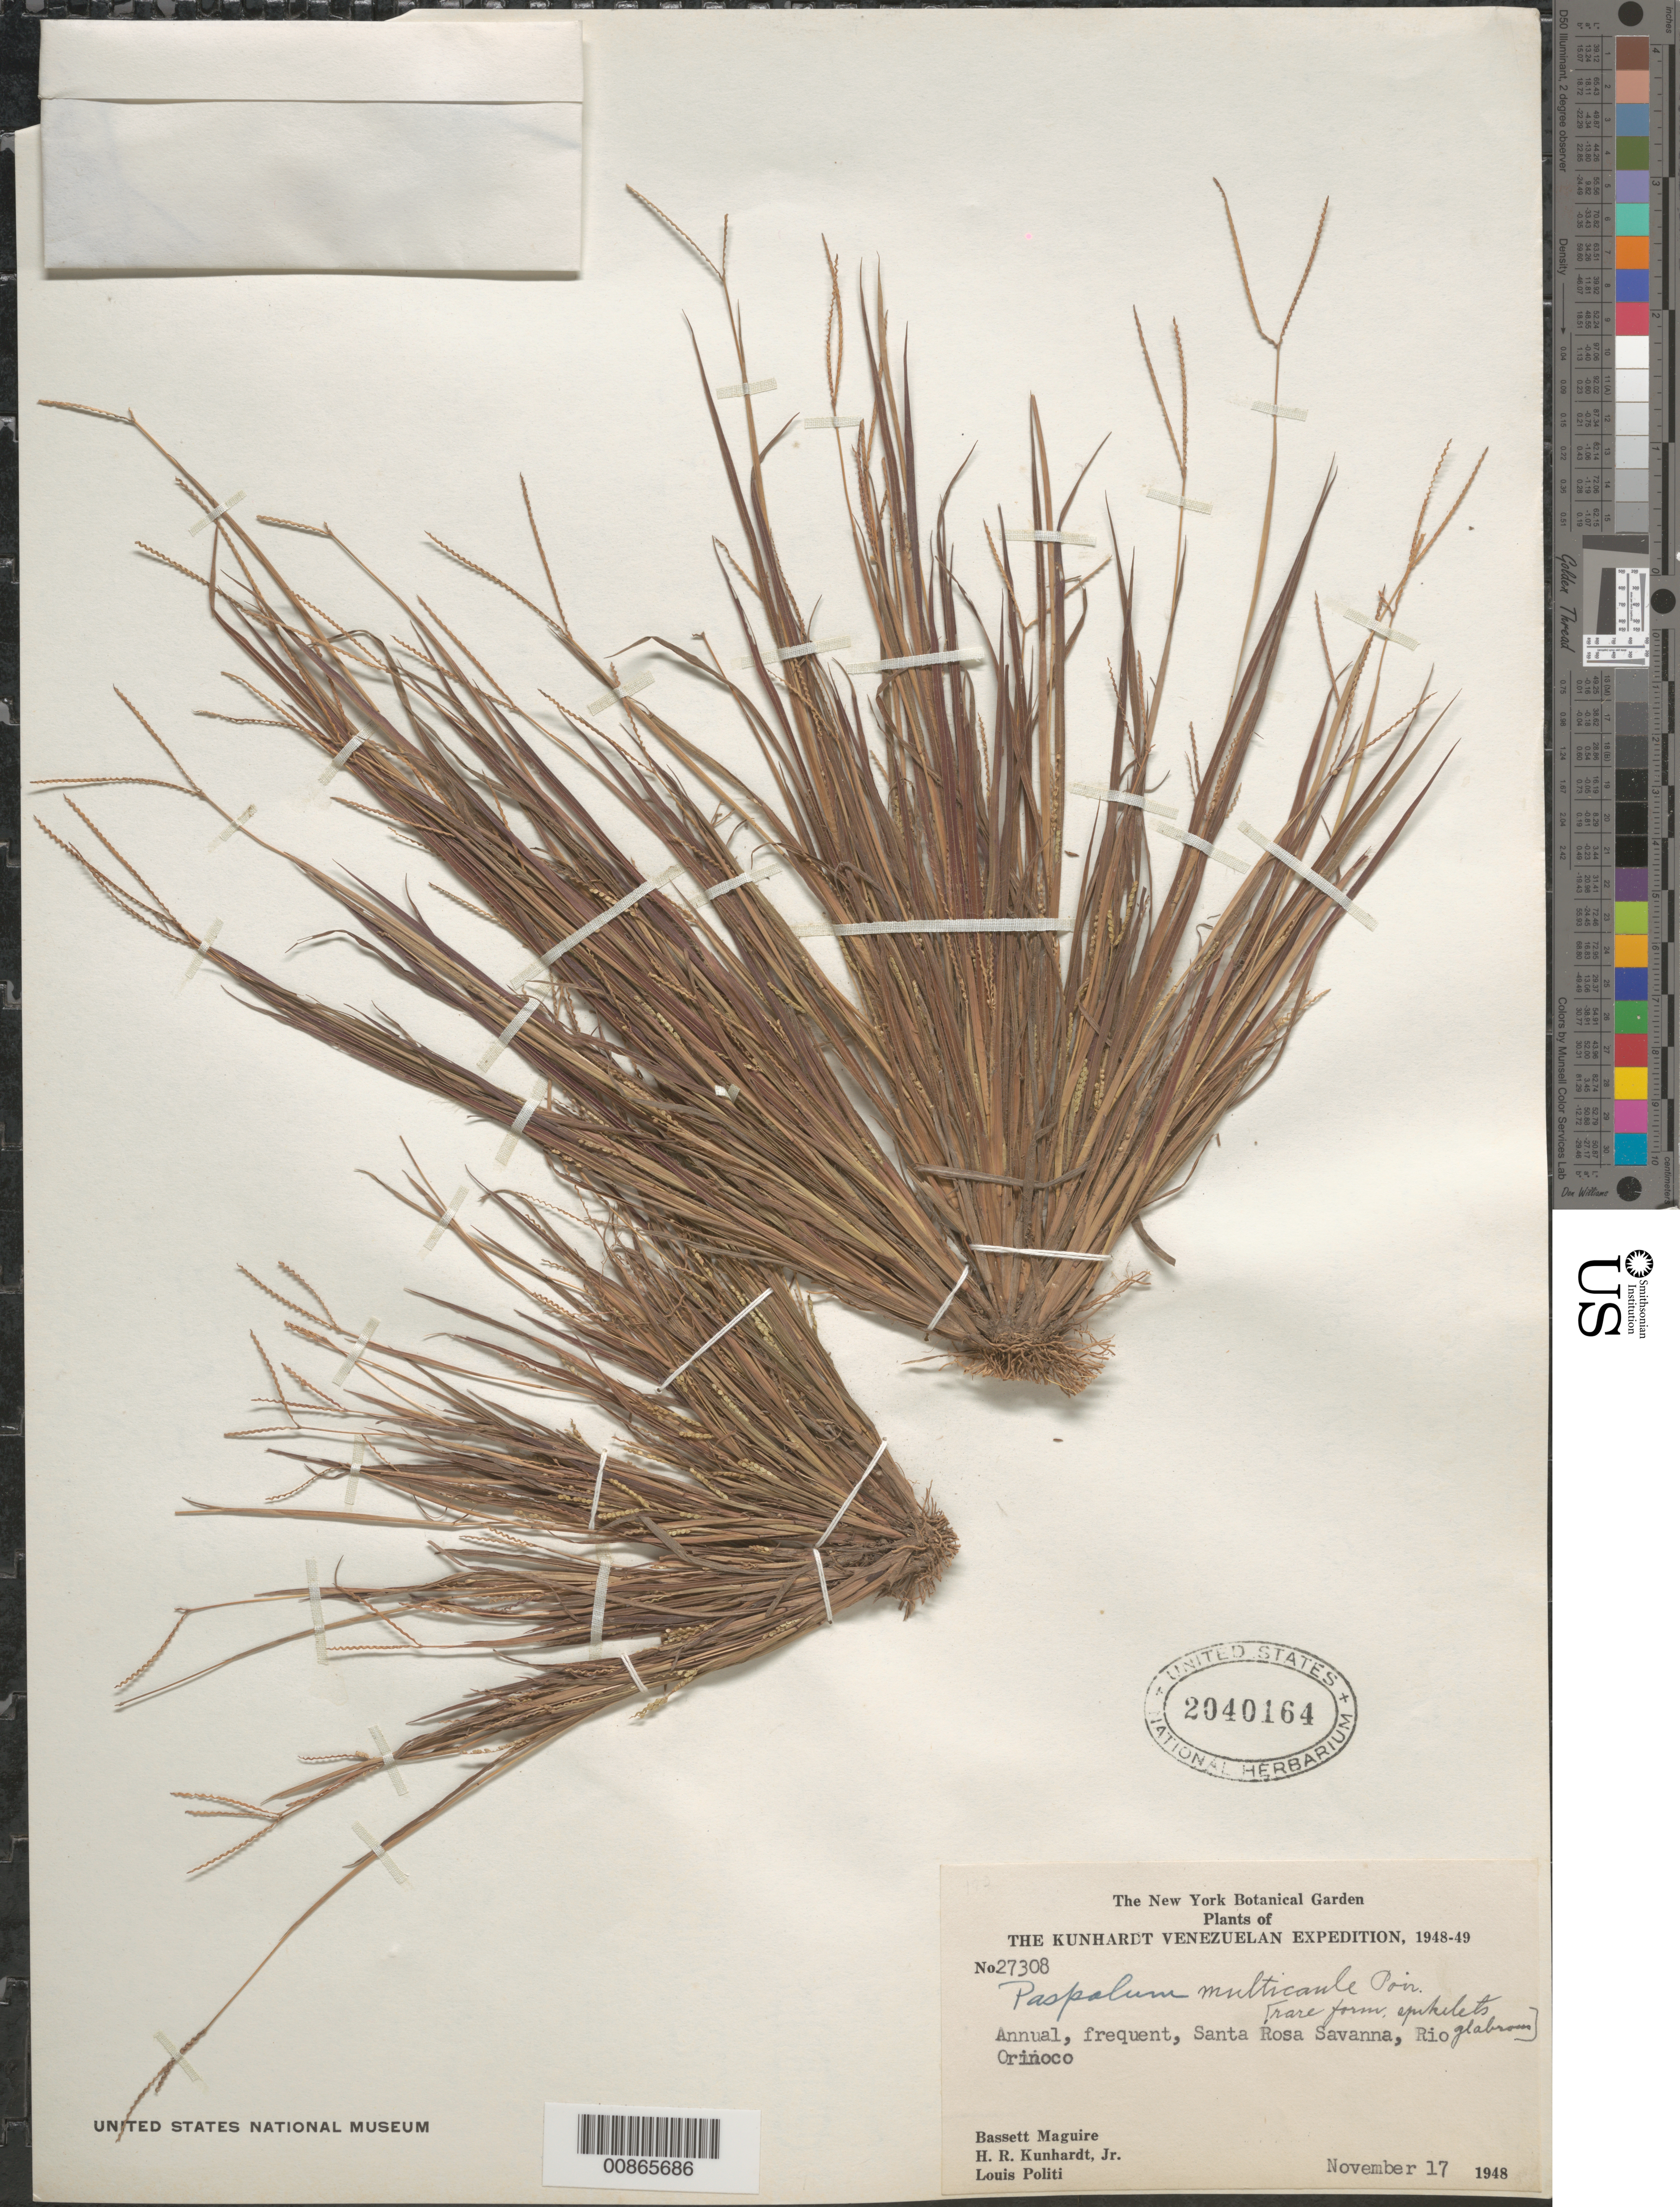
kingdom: Plantae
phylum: Tracheophyta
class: Liliopsida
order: Poales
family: Poaceae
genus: Paspalum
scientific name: Paspalum multicaule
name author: Poir.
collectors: B. Maguire, H. Kunhardt & L. Politi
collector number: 27308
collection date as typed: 17-Nov-48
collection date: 1948-11-17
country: Venezuela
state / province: Amazonas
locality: Santa Rosa Savanna, Río Orinoco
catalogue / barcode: US 2040164